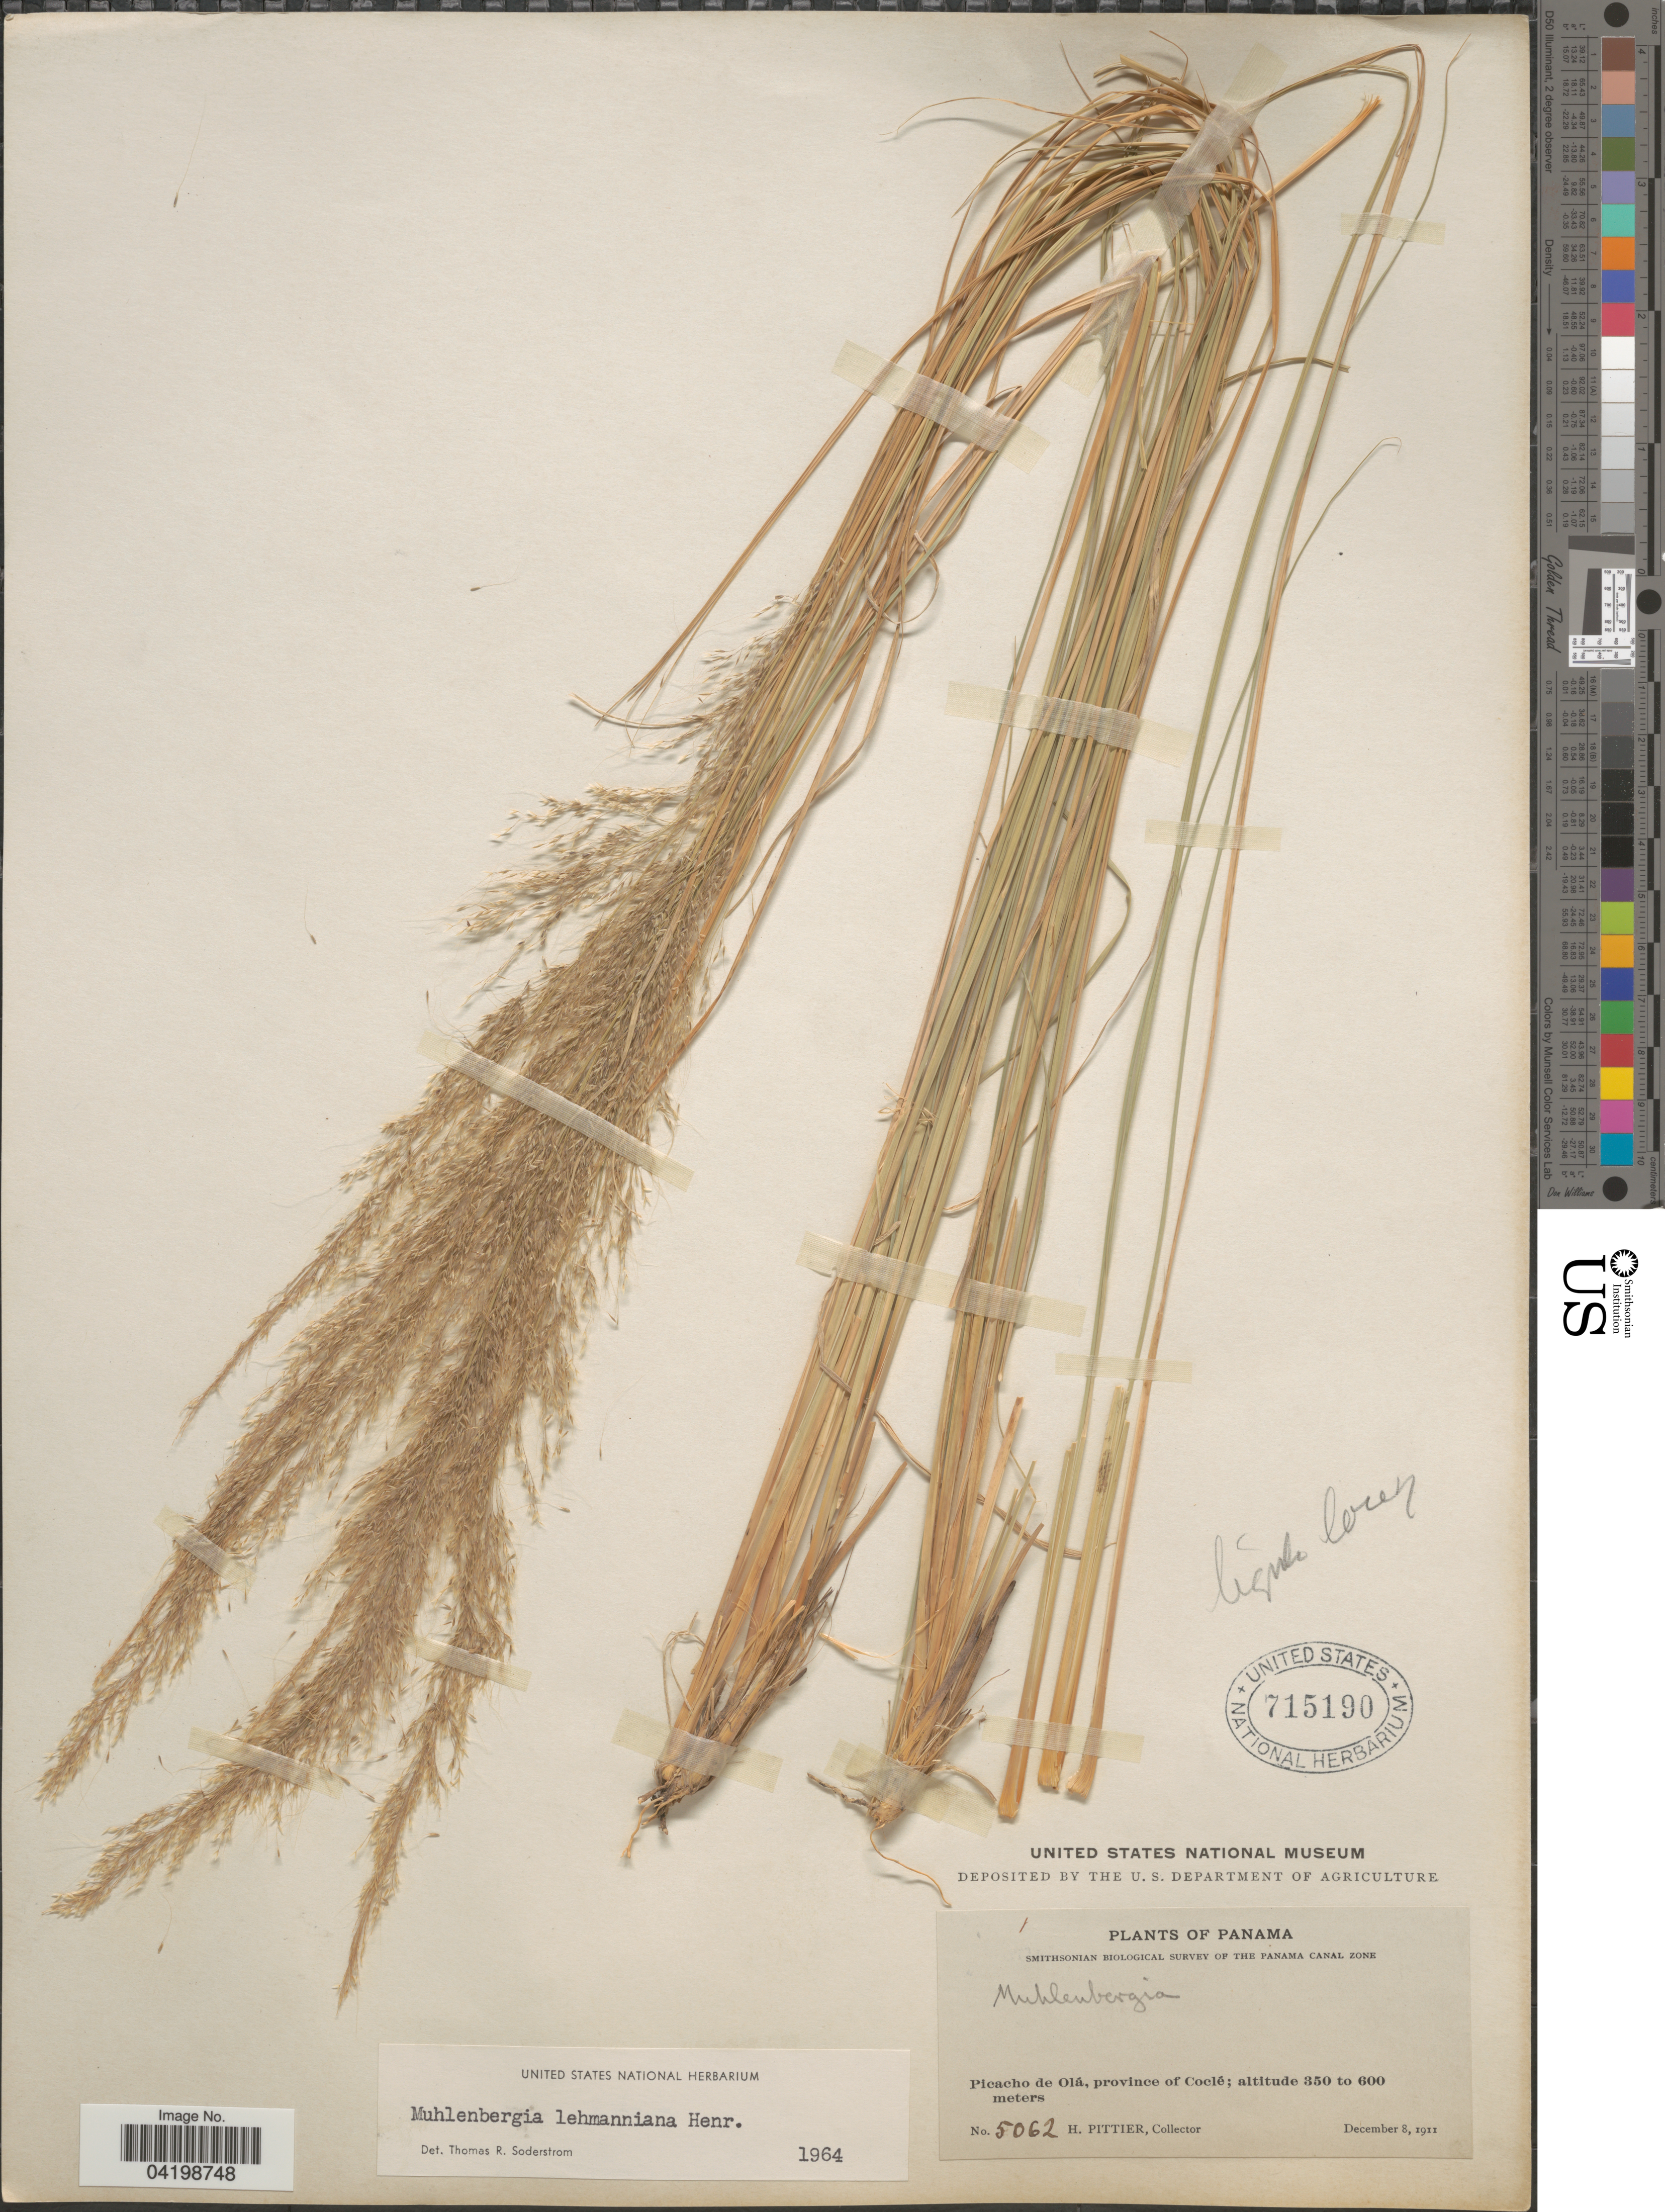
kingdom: Plantae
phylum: Tracheophyta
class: Liliopsida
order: Poales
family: Poaceae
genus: Muhlenbergia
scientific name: Muhlenbergia lehmanniana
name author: Henr.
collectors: H. F. Pittier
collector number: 5062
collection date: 1911-12-08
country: Panama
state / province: Cocle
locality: Smithsonian Biological Survey of the Panama Canal Zone. Picacho de Olá.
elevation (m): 350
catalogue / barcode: US 715190